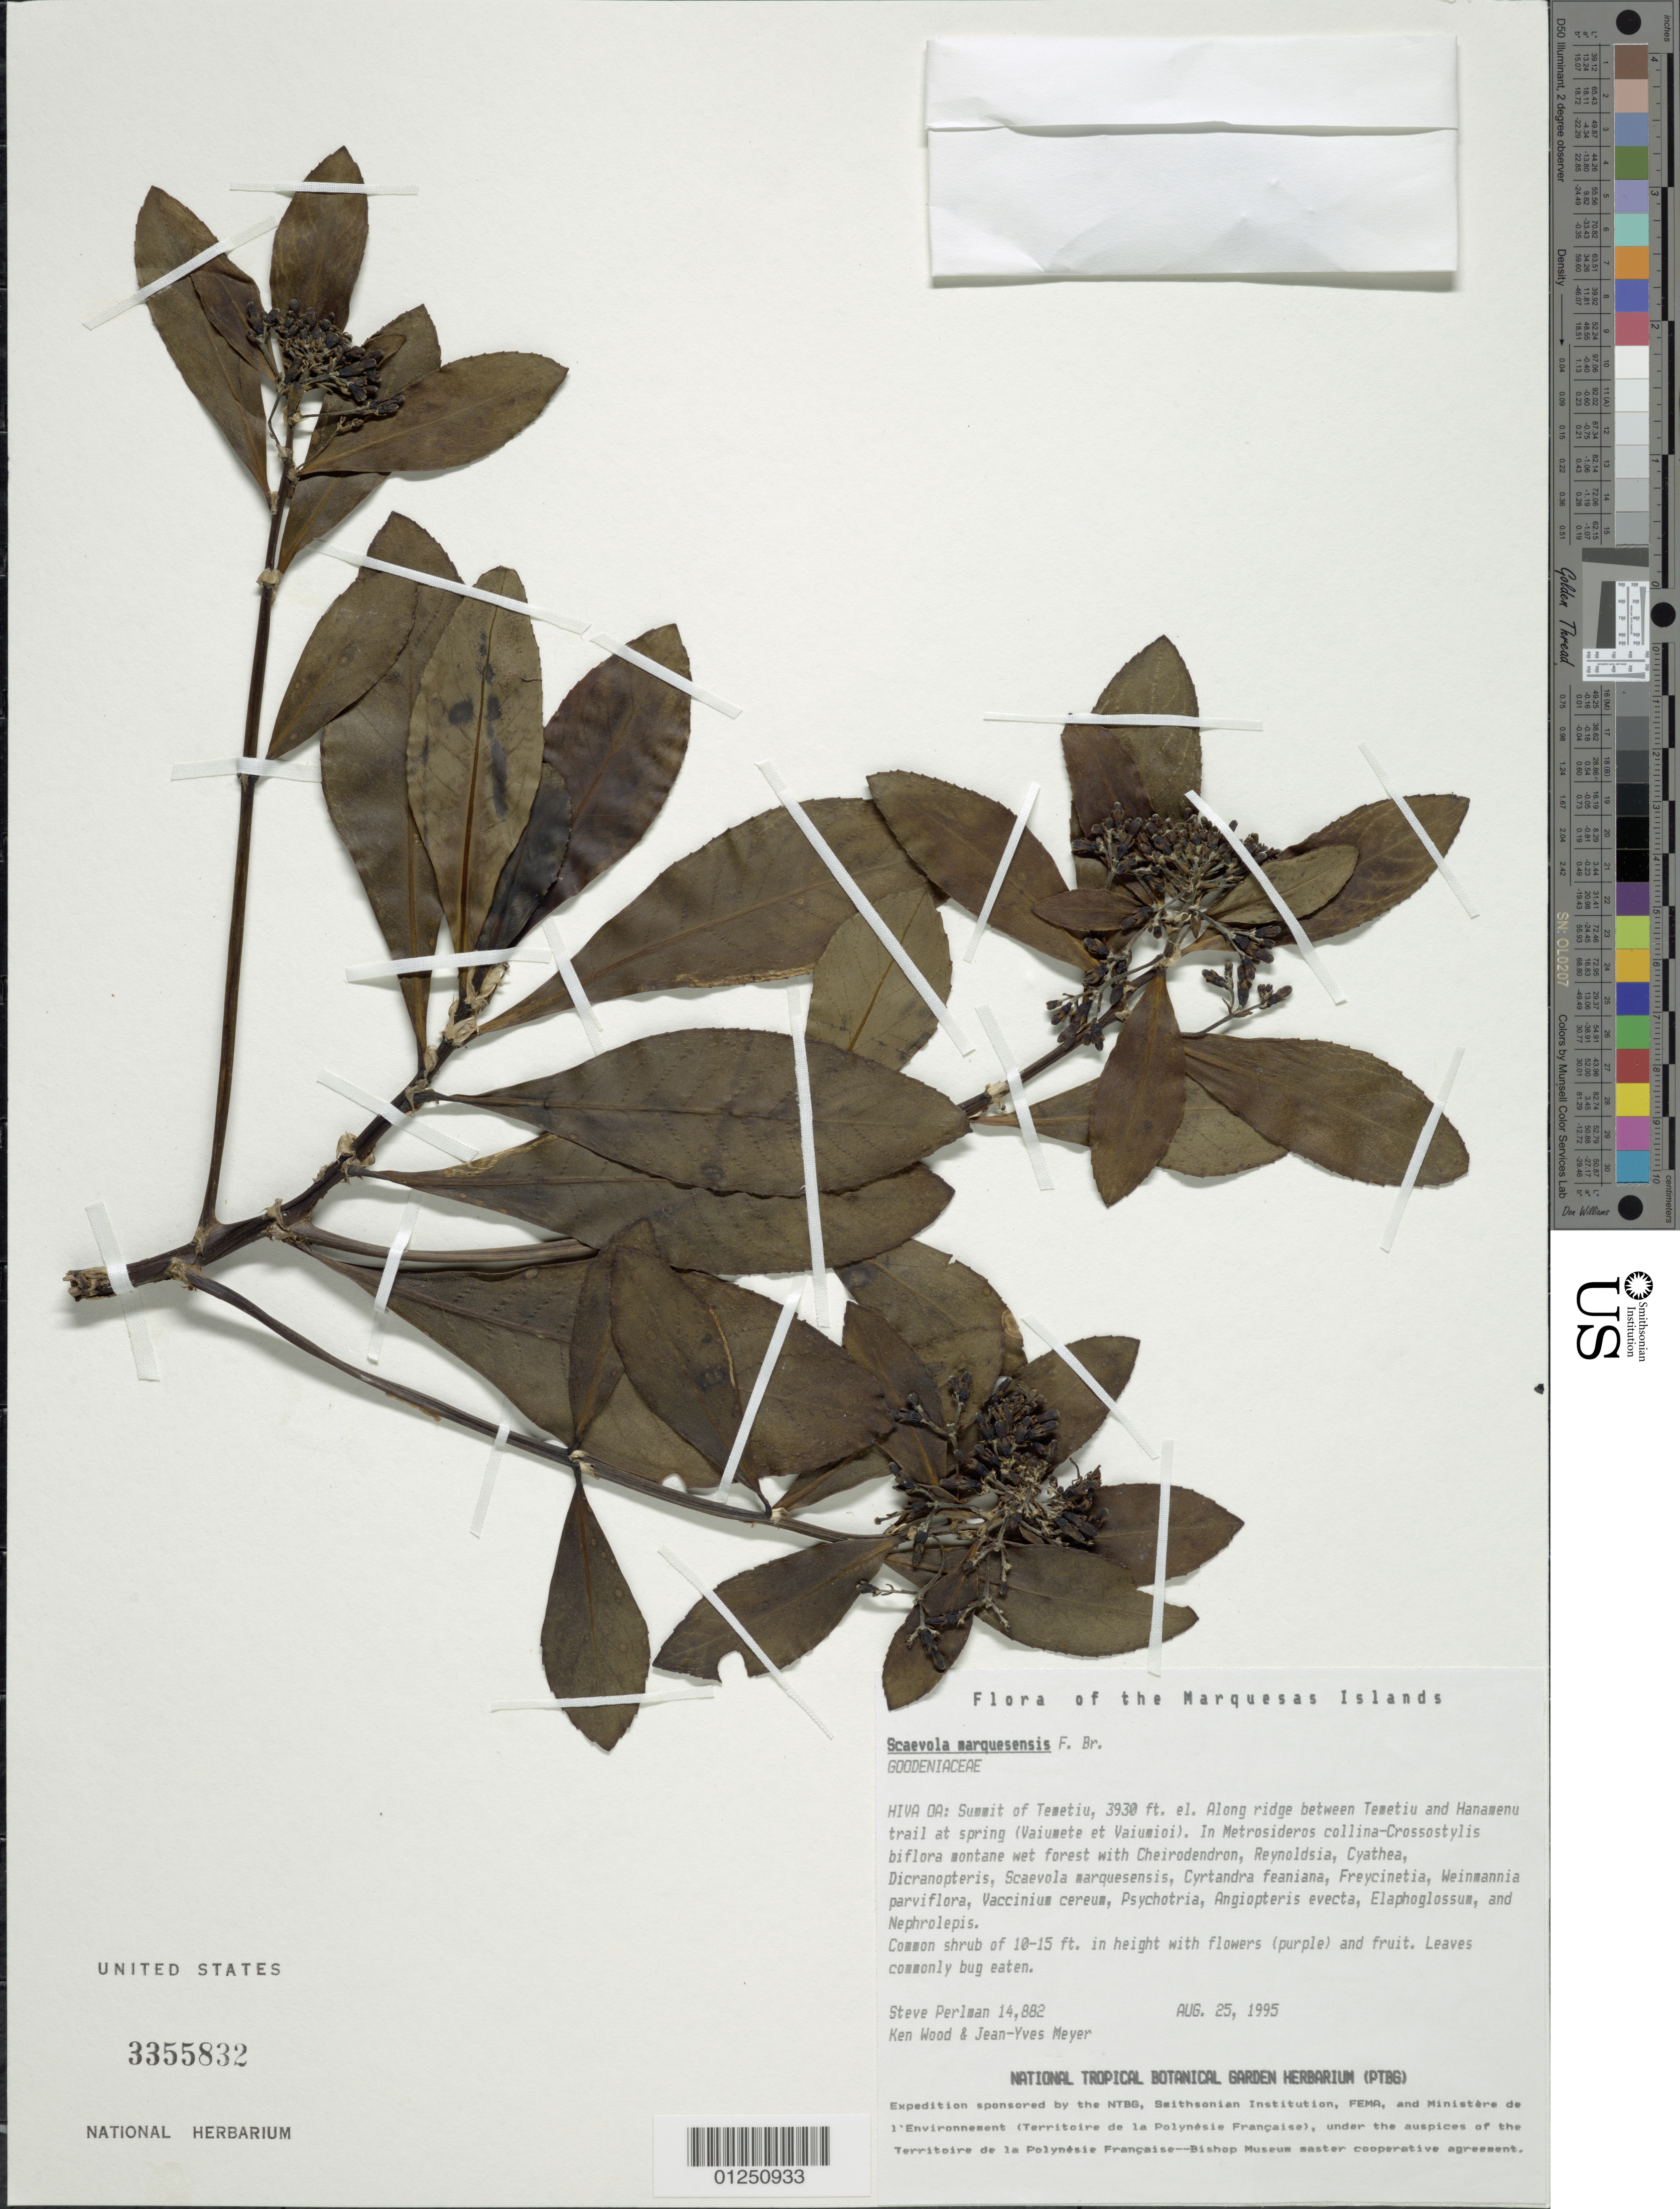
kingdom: Plantae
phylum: Tracheophyta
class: Magnoliopsida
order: Asterales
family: Goodeniaceae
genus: Scaevola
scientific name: Scaevola marquesensis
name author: F. Br.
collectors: S. P. Perlman, K. R. Wood & J.-Y. Meyer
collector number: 14882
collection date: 1995-08-25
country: French Polynesia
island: Hiva Oa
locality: Summit of Temetiu, along ridge between Temetiu and Hanamenu Trail at Spring (Vaiumete et Vaiumioi)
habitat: In Metrosideros collina-Crossostylis biflora montane wet forest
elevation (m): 1198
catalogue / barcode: US 3355832